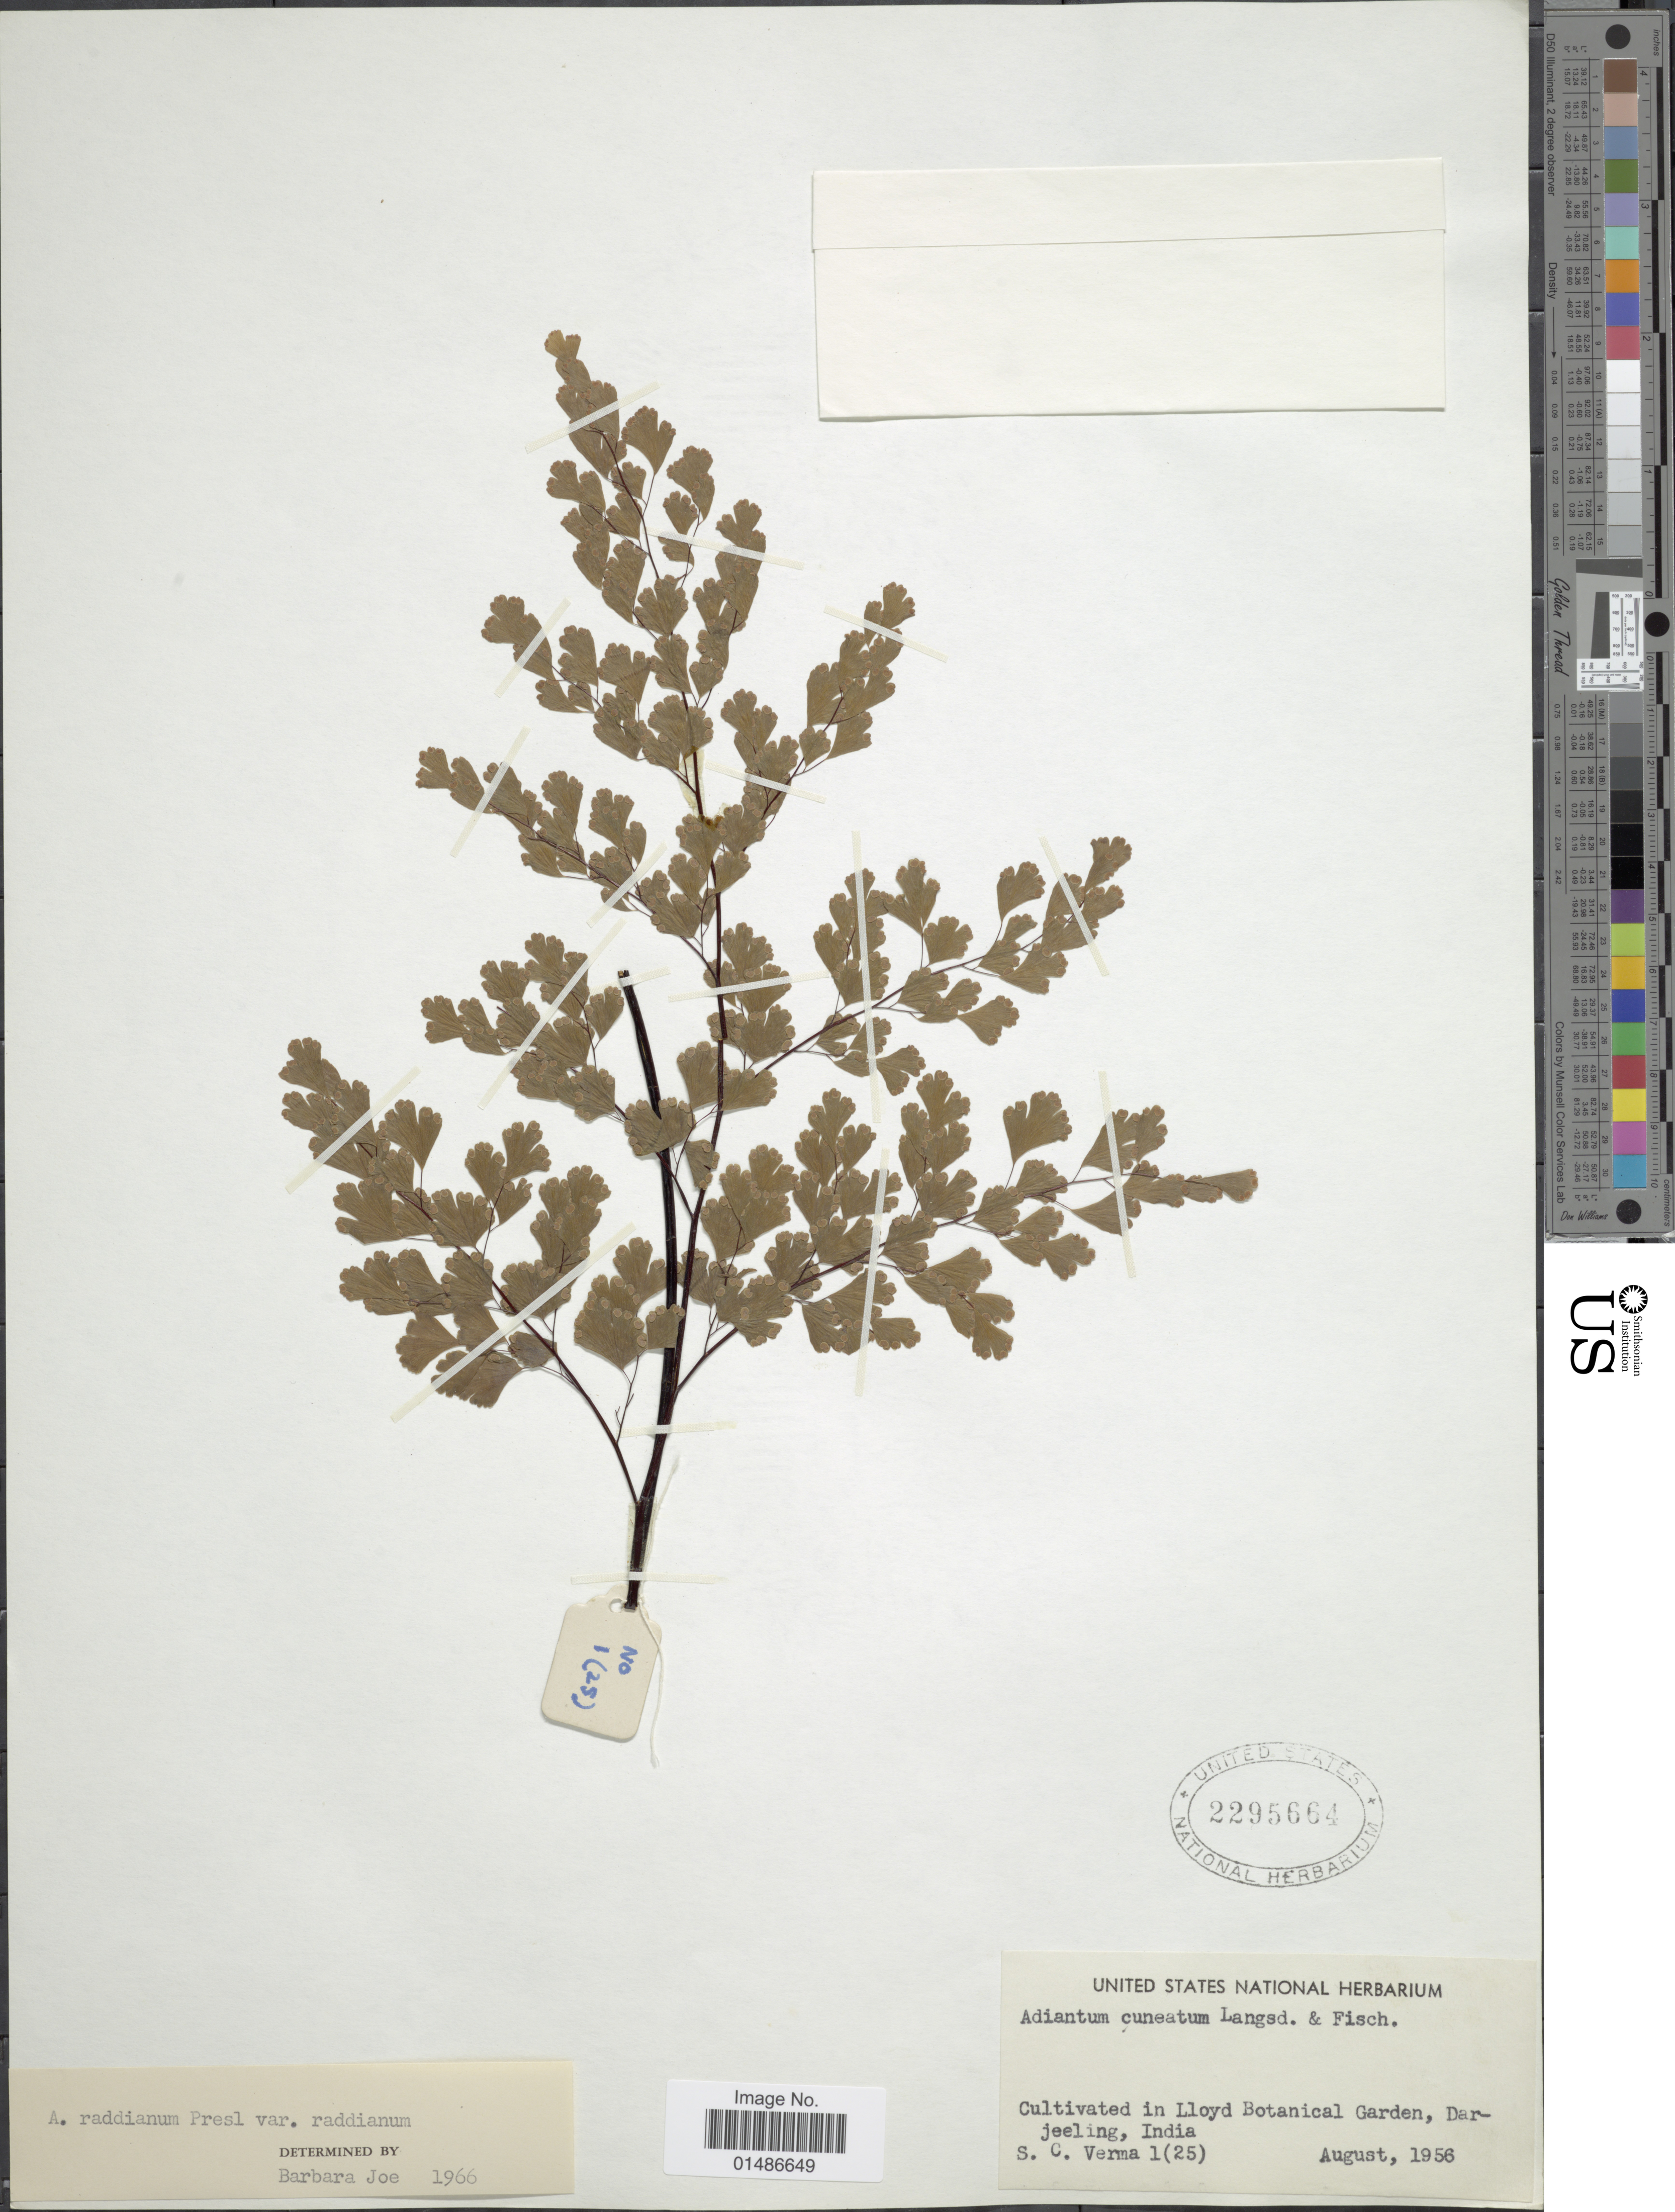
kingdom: Plantae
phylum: Tracheophyta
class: Polypodiopsida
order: Polypodiales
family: Pteridaceae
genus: Adiantum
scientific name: Adiantum raddianum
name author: C. Presl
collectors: S. Verma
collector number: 1 (25)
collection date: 1956-08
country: India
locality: Cultivated in Lloyd Botanical Garden, Darjeeling.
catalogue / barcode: US 2295664